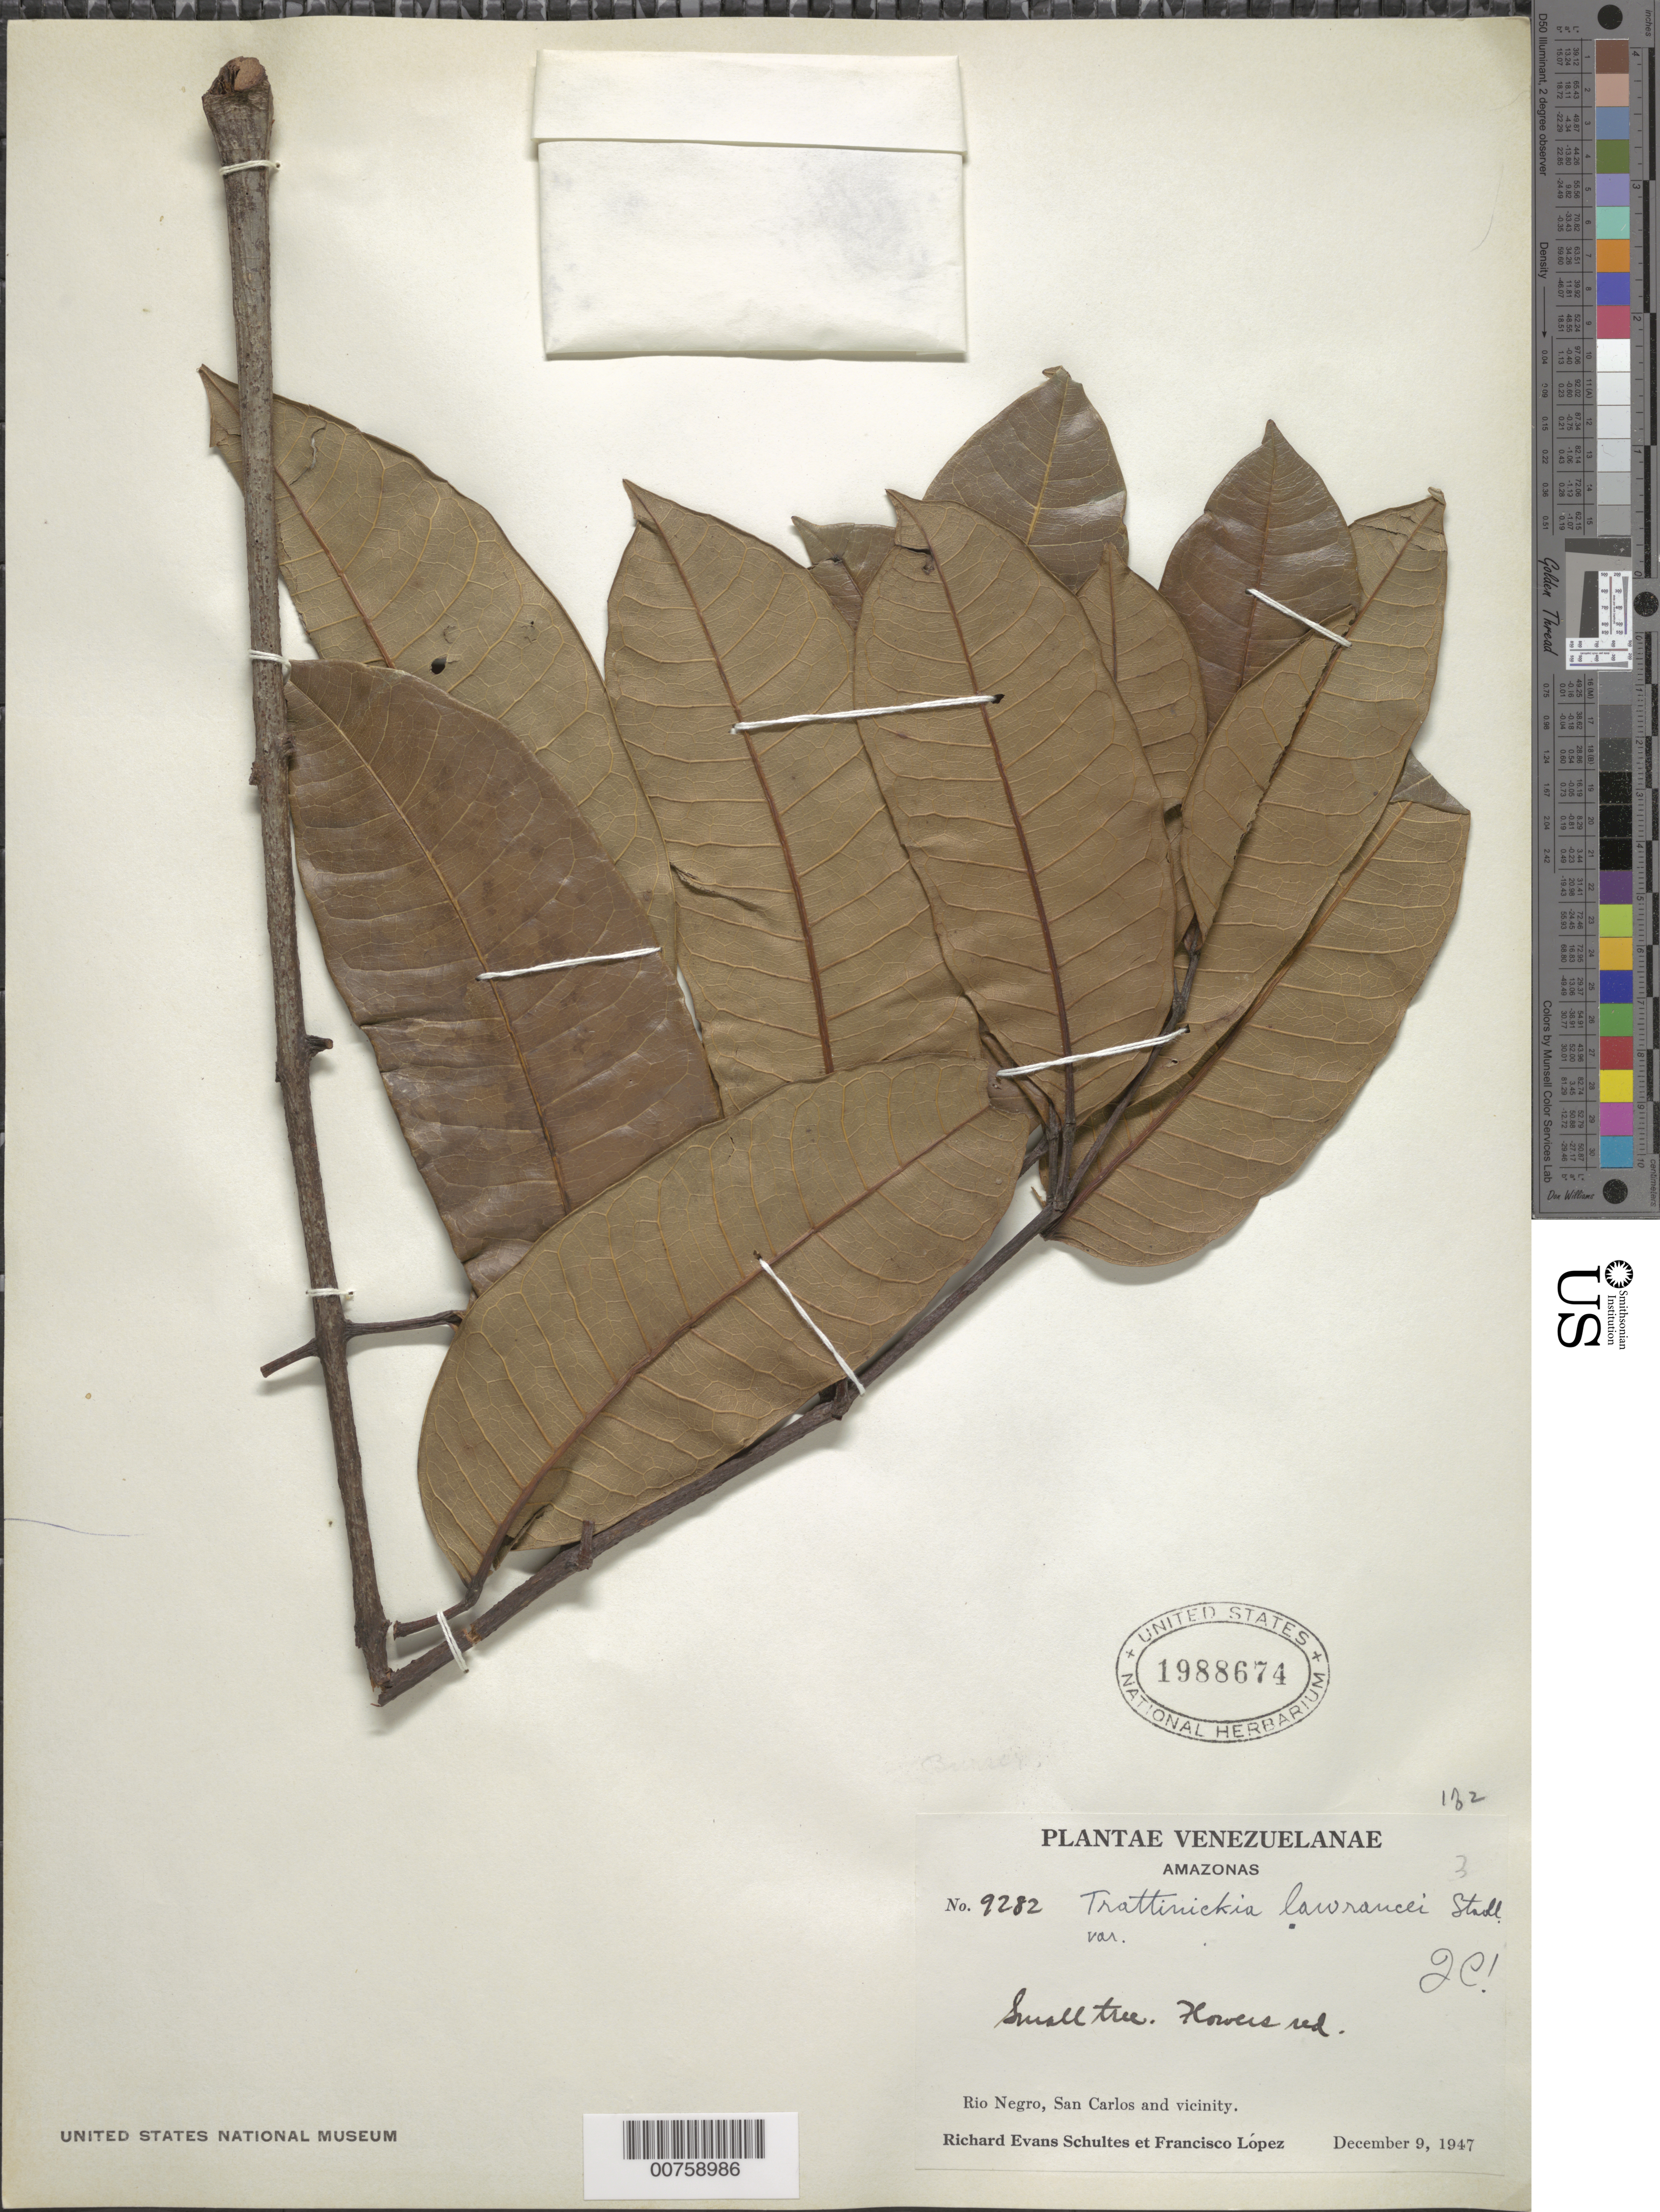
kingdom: Plantae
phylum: Tracheophyta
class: Magnoliopsida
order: Sapindales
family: Burseraceae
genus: Trattinnickia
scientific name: Trattinnickia lawrancei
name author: Standl. ex Swart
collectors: R. E. Schultes & F. Lopéz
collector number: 9282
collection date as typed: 9-Dec-47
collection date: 1947-12-09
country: Venezuela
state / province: Amazonas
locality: San Carlos and vicinity, Río Negro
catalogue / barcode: US 1988674